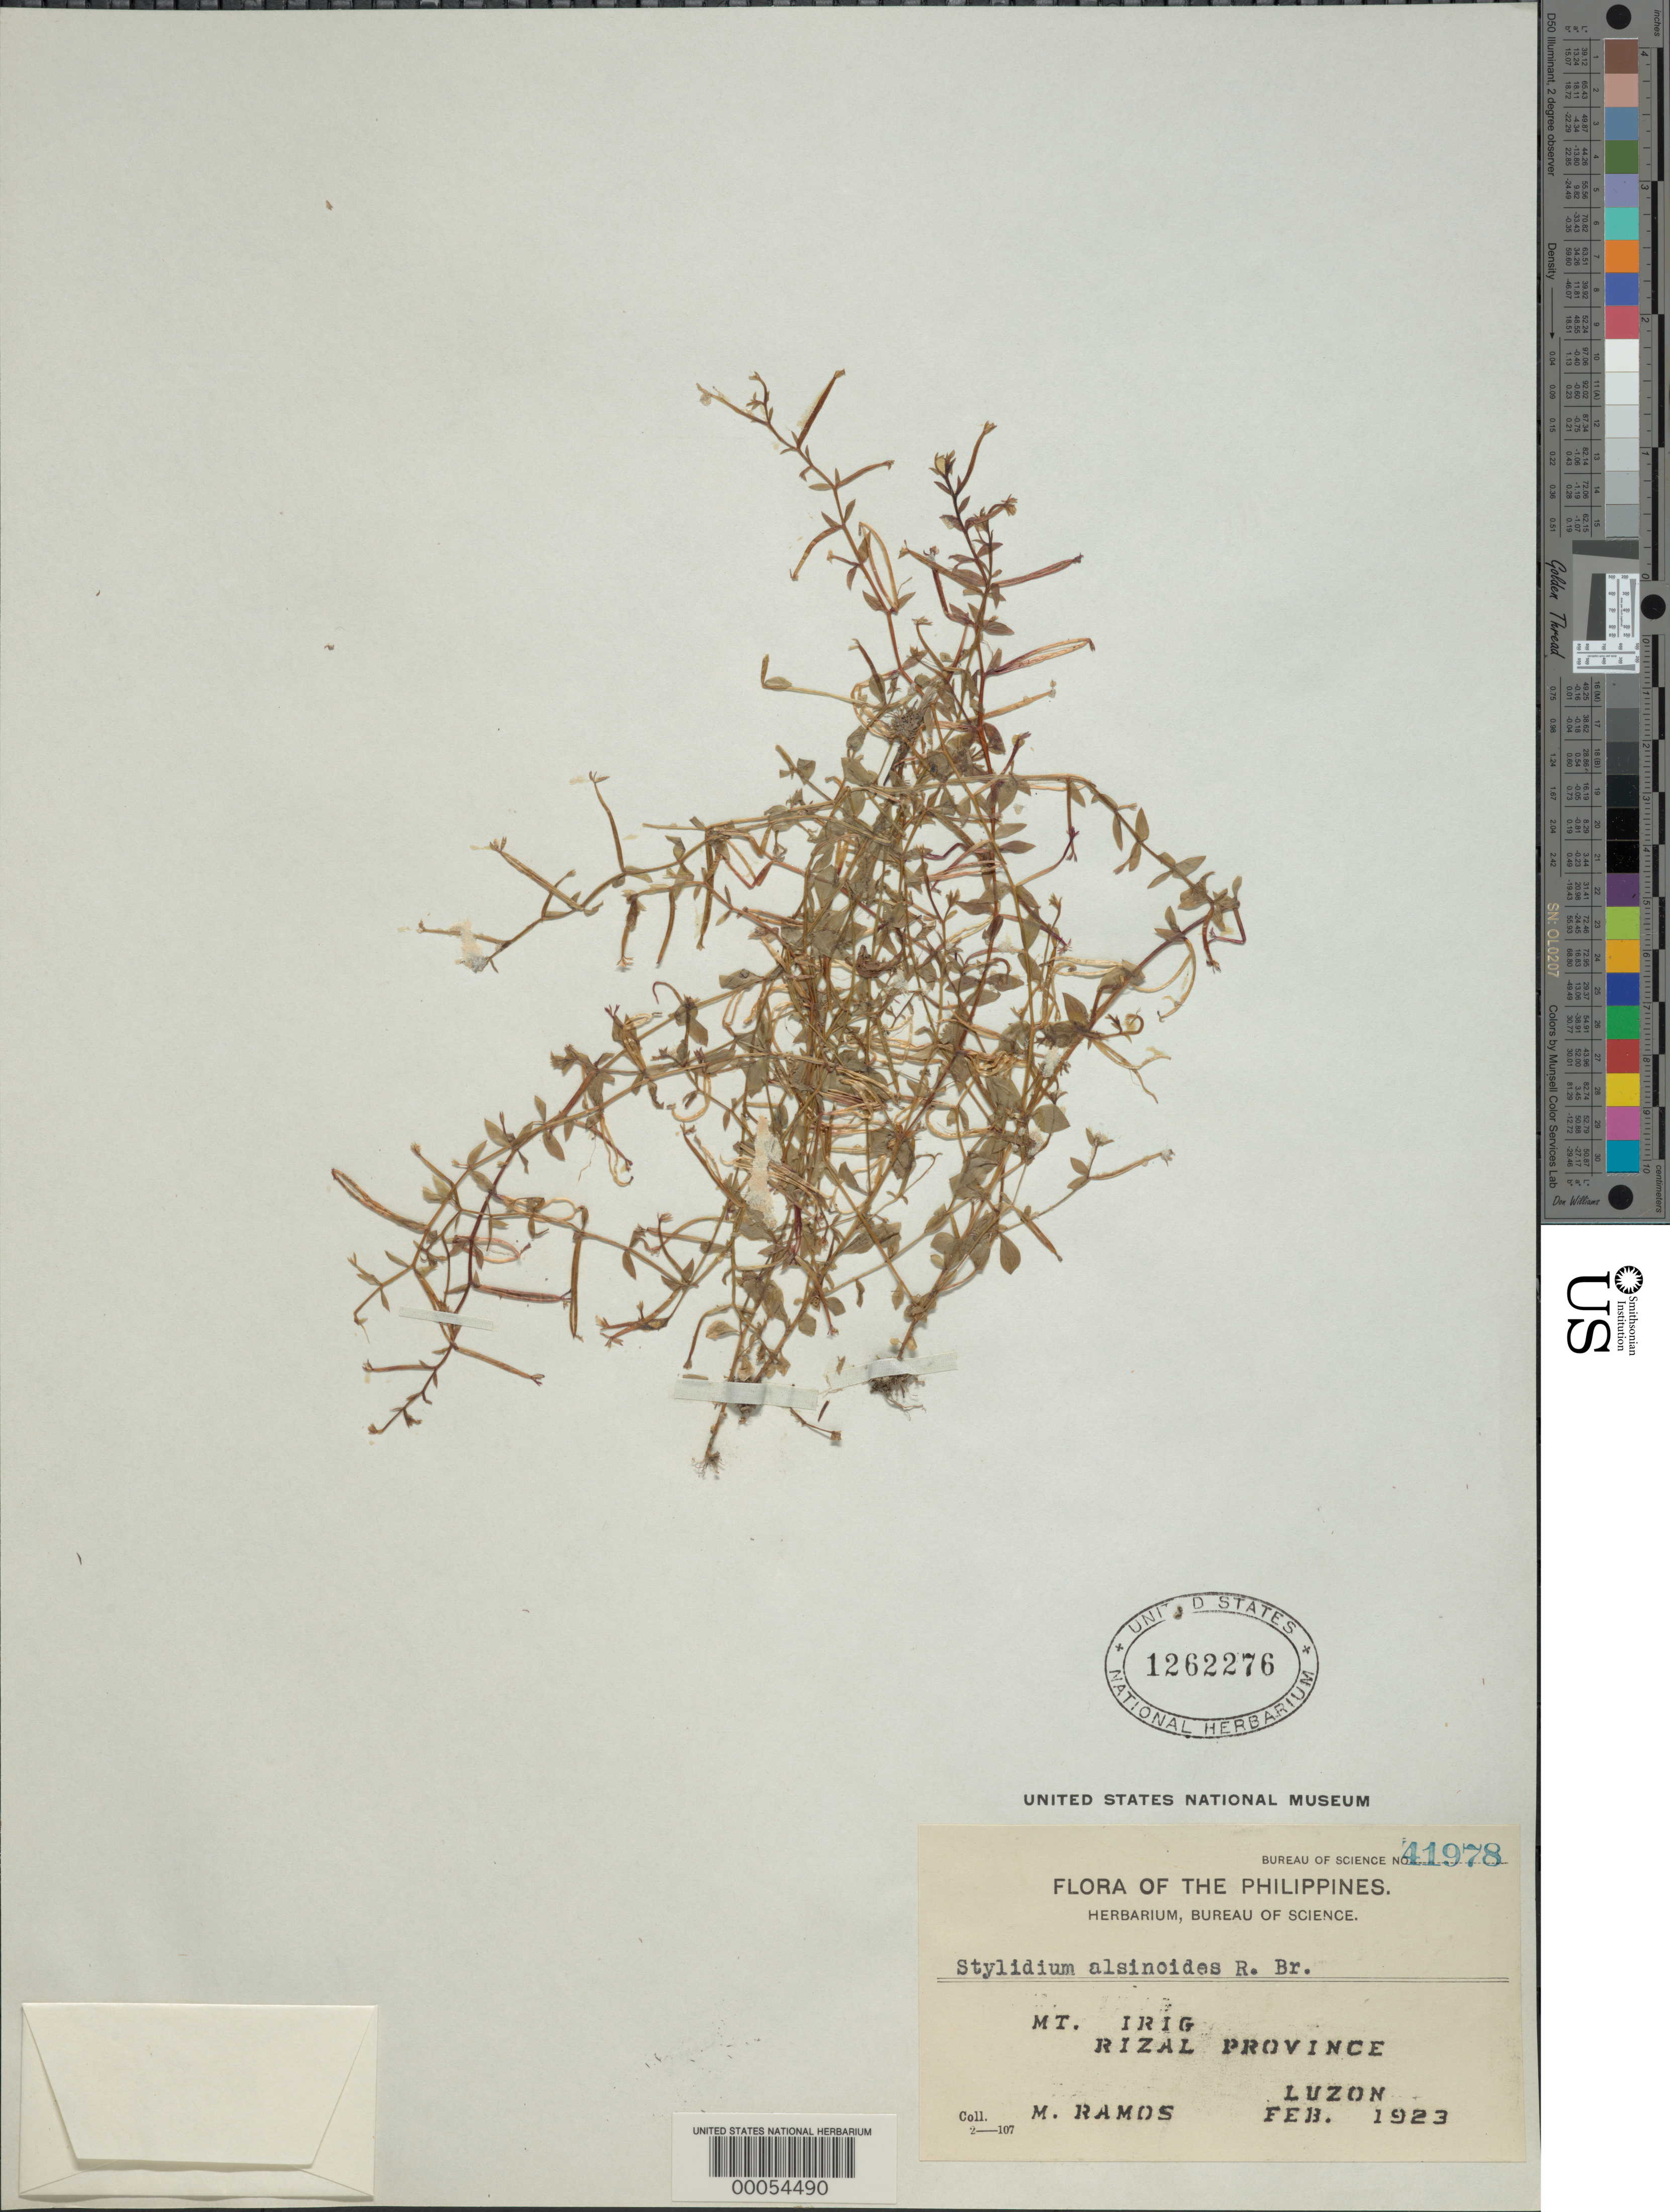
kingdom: Plantae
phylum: Tracheophyta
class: Magnoliopsida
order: Asterales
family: Stylidiaceae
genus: Stylidium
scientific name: Stylidium alsinoides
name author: R. Br.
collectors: M. Ramos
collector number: Bureau of Science 41978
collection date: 1923-02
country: Philippines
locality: Mt. Irig. Rizal Province. Luzon.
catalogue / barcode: US 1262276